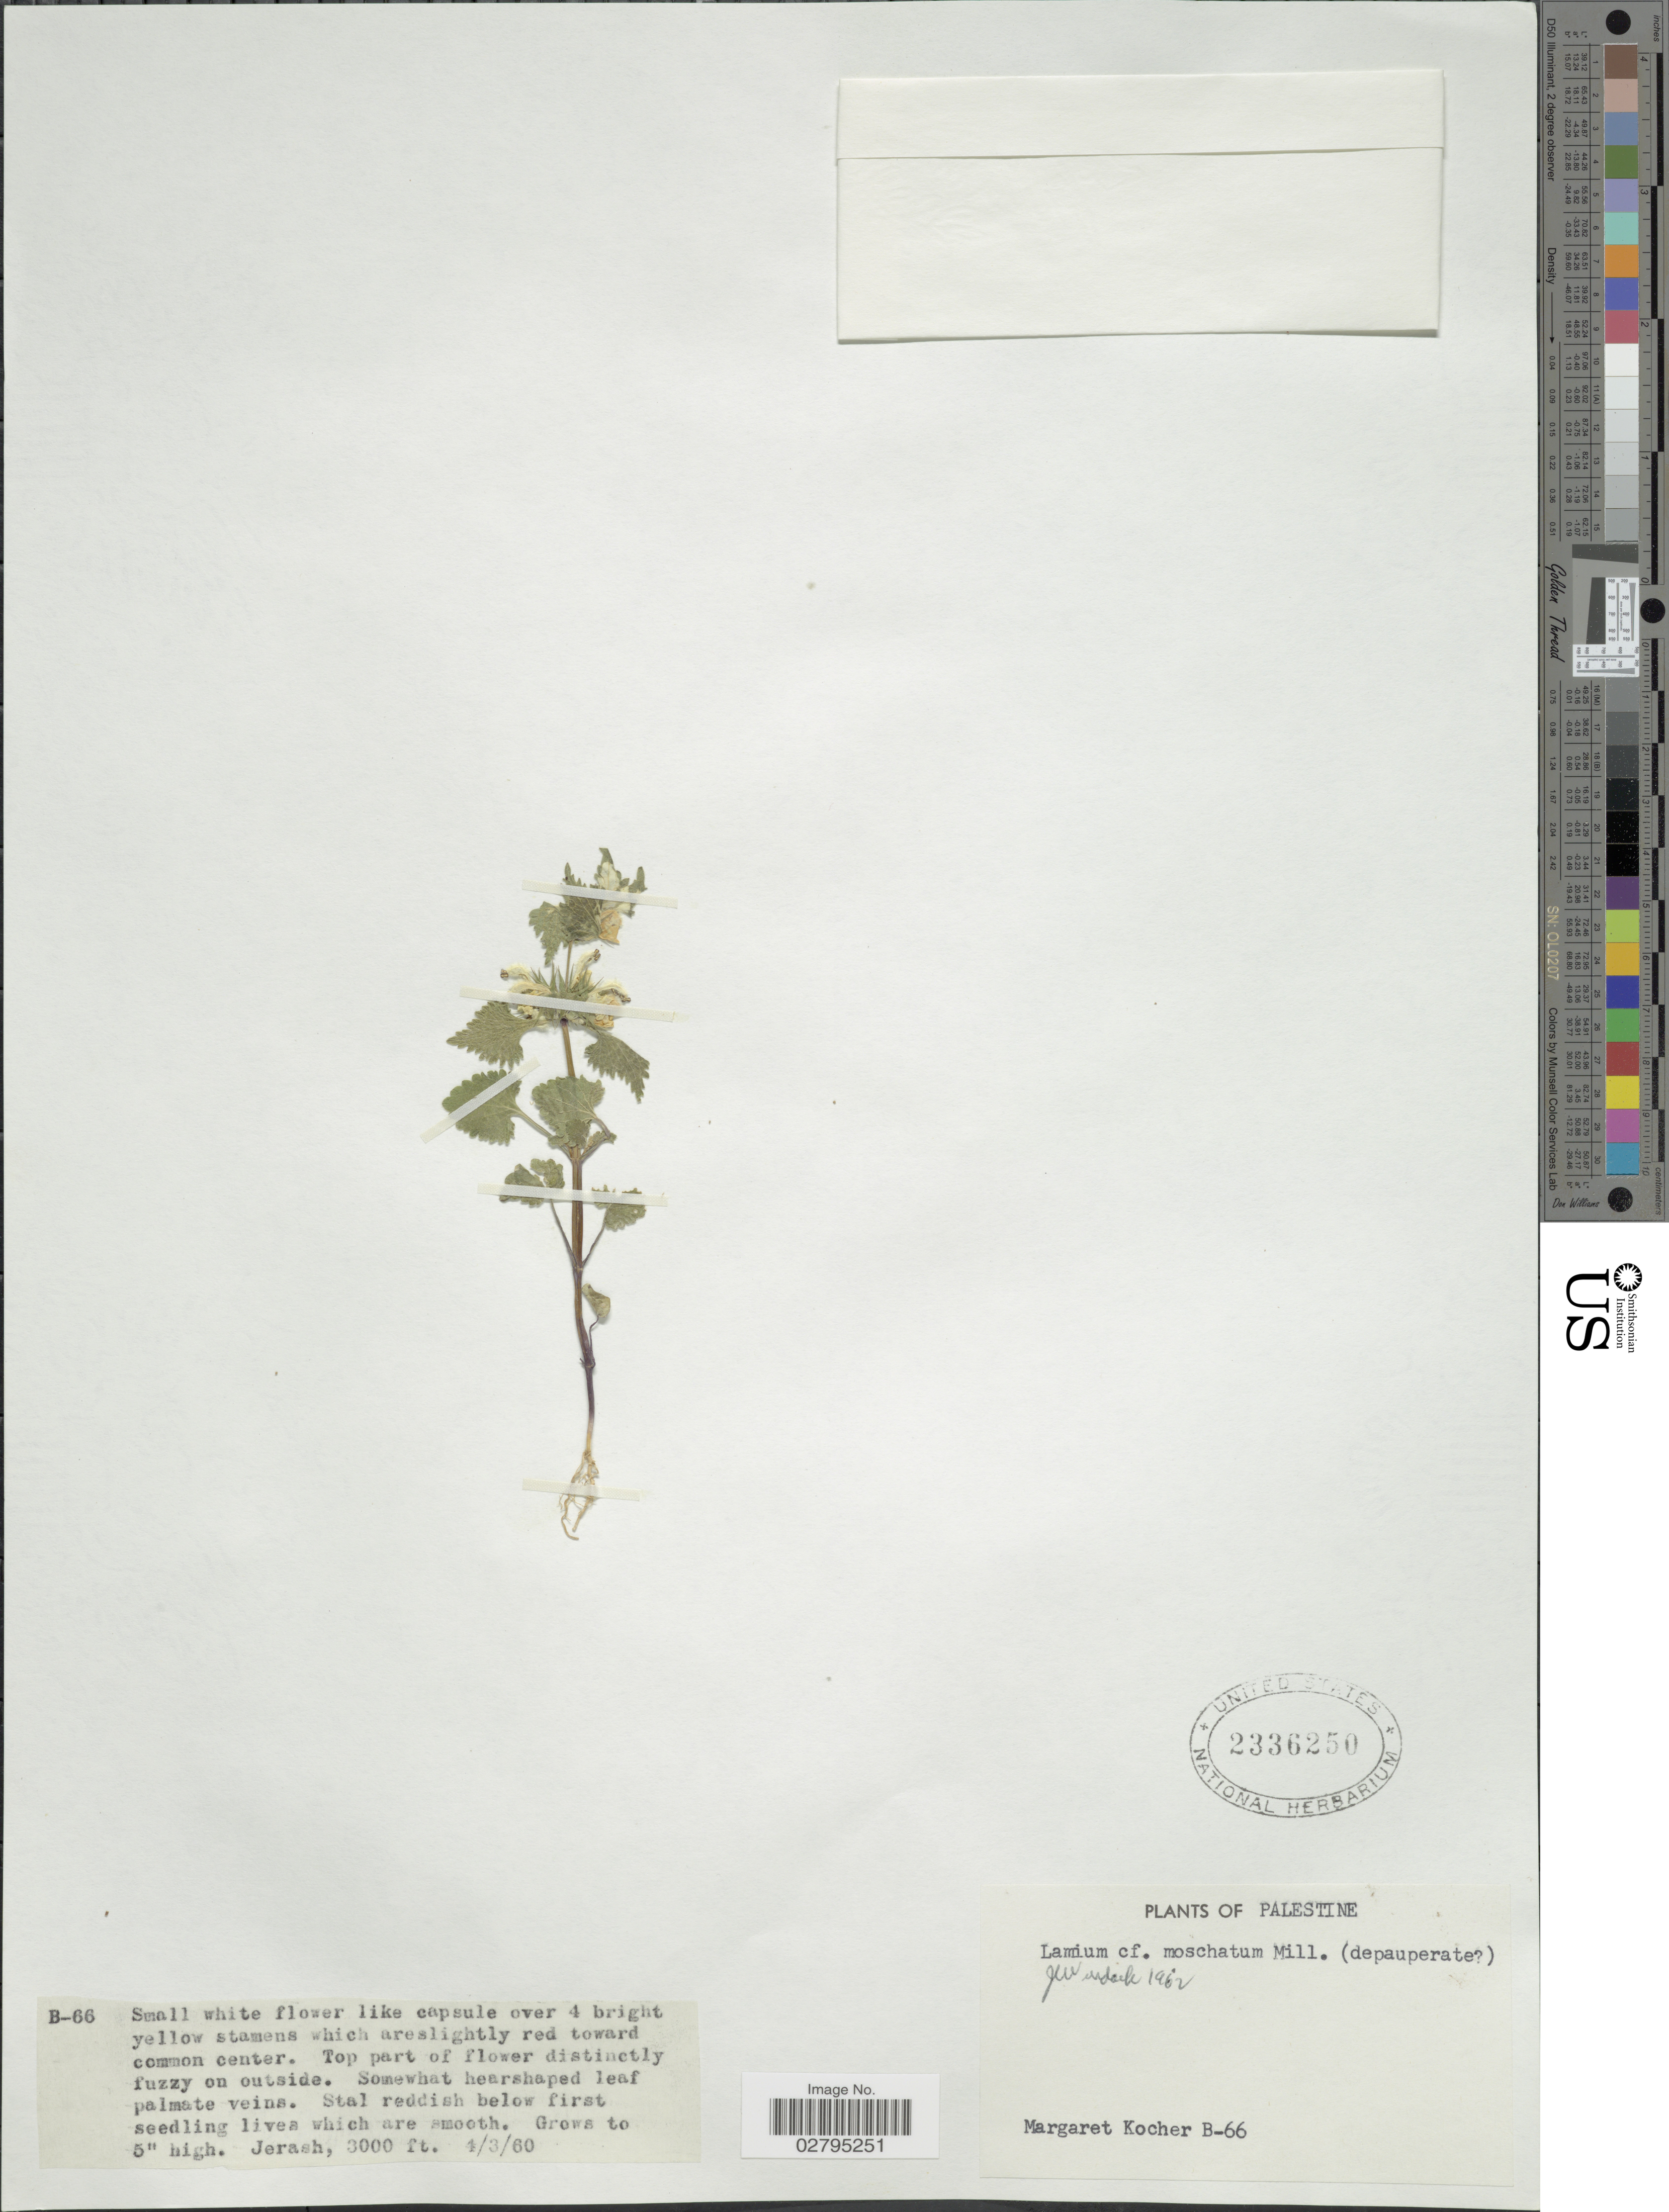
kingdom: Plantae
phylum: Tracheophyta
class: Magnoliopsida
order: Lamiales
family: Lamiaceae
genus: Lamium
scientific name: Lamium moschatum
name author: Mill.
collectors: M. Kocher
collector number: B-66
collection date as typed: Transcribed d/m/y: 4/3/60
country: Israel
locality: Palestine, Jerash.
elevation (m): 914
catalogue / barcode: US 2336250